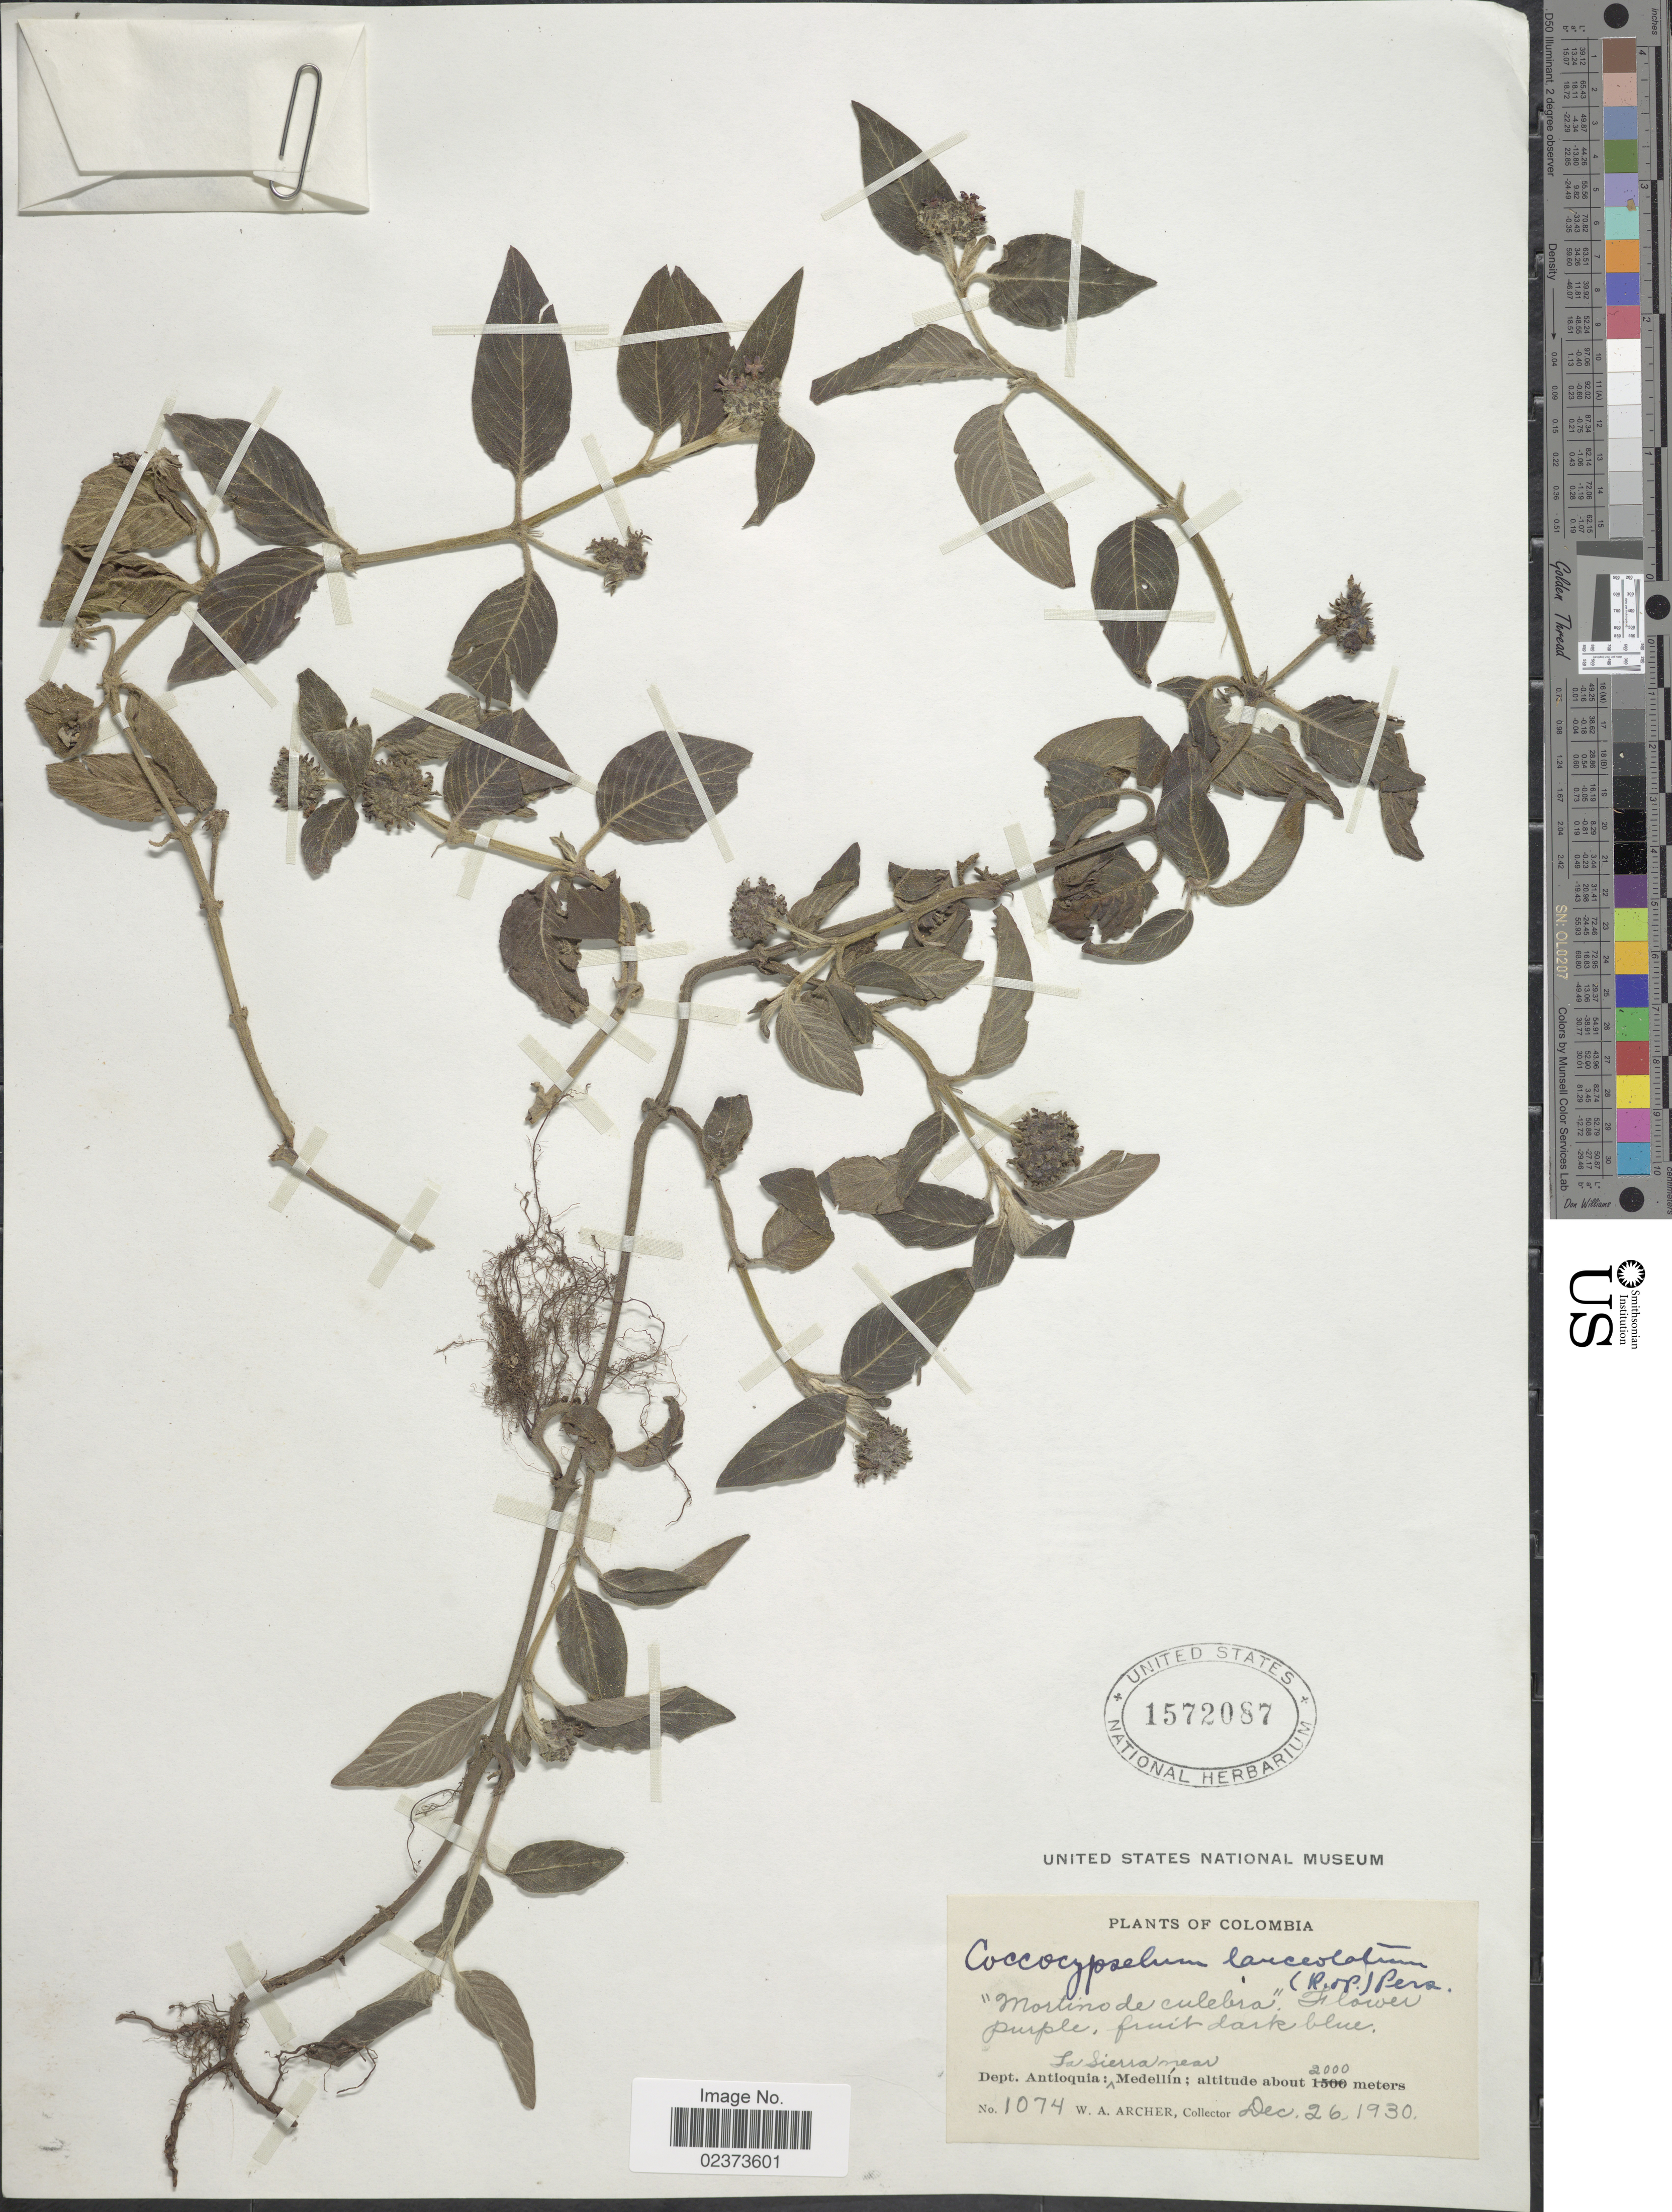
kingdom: Plantae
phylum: Tracheophyta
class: Magnoliopsida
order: Gentianales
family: Rubiaceae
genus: Coccocypselum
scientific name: Coccocypselum lanceolatum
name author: (Ruiz & Pav.) Pers.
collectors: W. A. Archer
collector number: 1074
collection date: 1930-12-26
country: Colombia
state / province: Antioquia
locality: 'Mortino de culebra', Dept. Antioquia: La Sierra near Medellín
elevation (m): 2000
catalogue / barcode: US 1572087